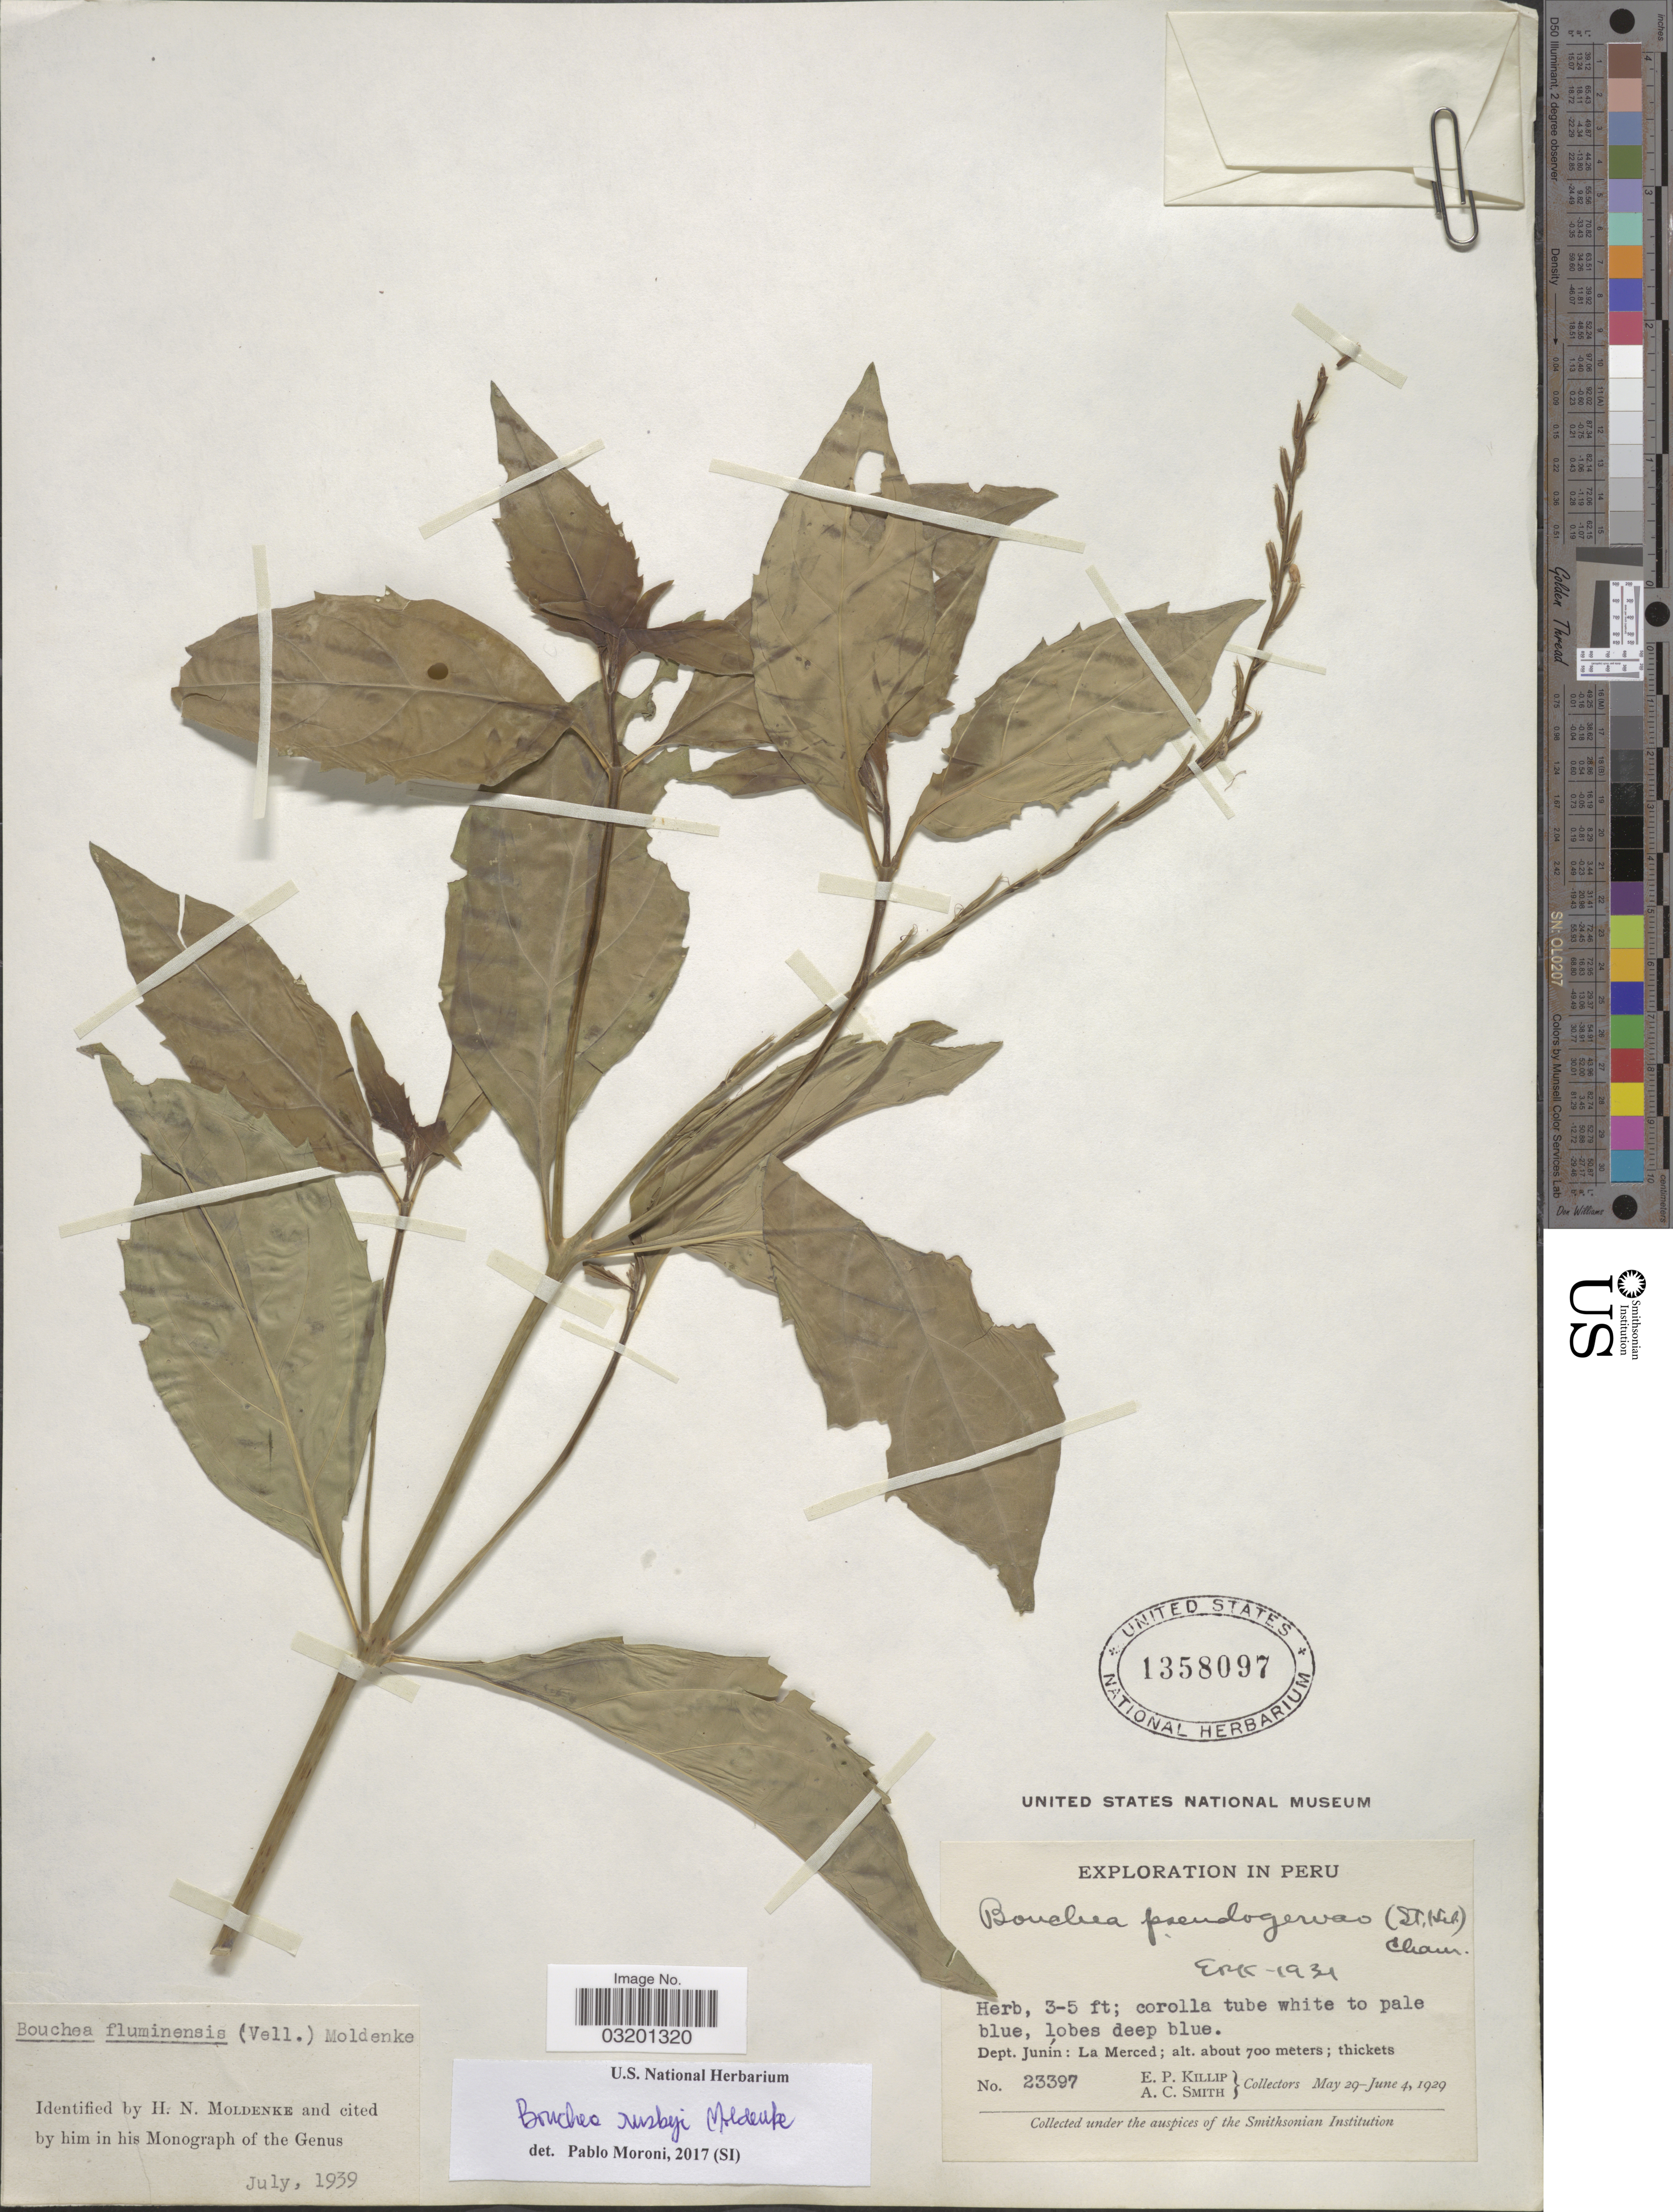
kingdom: Plantae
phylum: Tracheophyta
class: Magnoliopsida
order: Lamiales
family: Verbenaceae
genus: Bouchea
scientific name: Bouchea rusbyi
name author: Moldenke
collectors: E. P. Killip & A. C. Smith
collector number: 23397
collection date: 1929-05-29/1929-06-04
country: Peru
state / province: Junín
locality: Dept. Junín: La Merced.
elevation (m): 700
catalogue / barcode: US 1358097